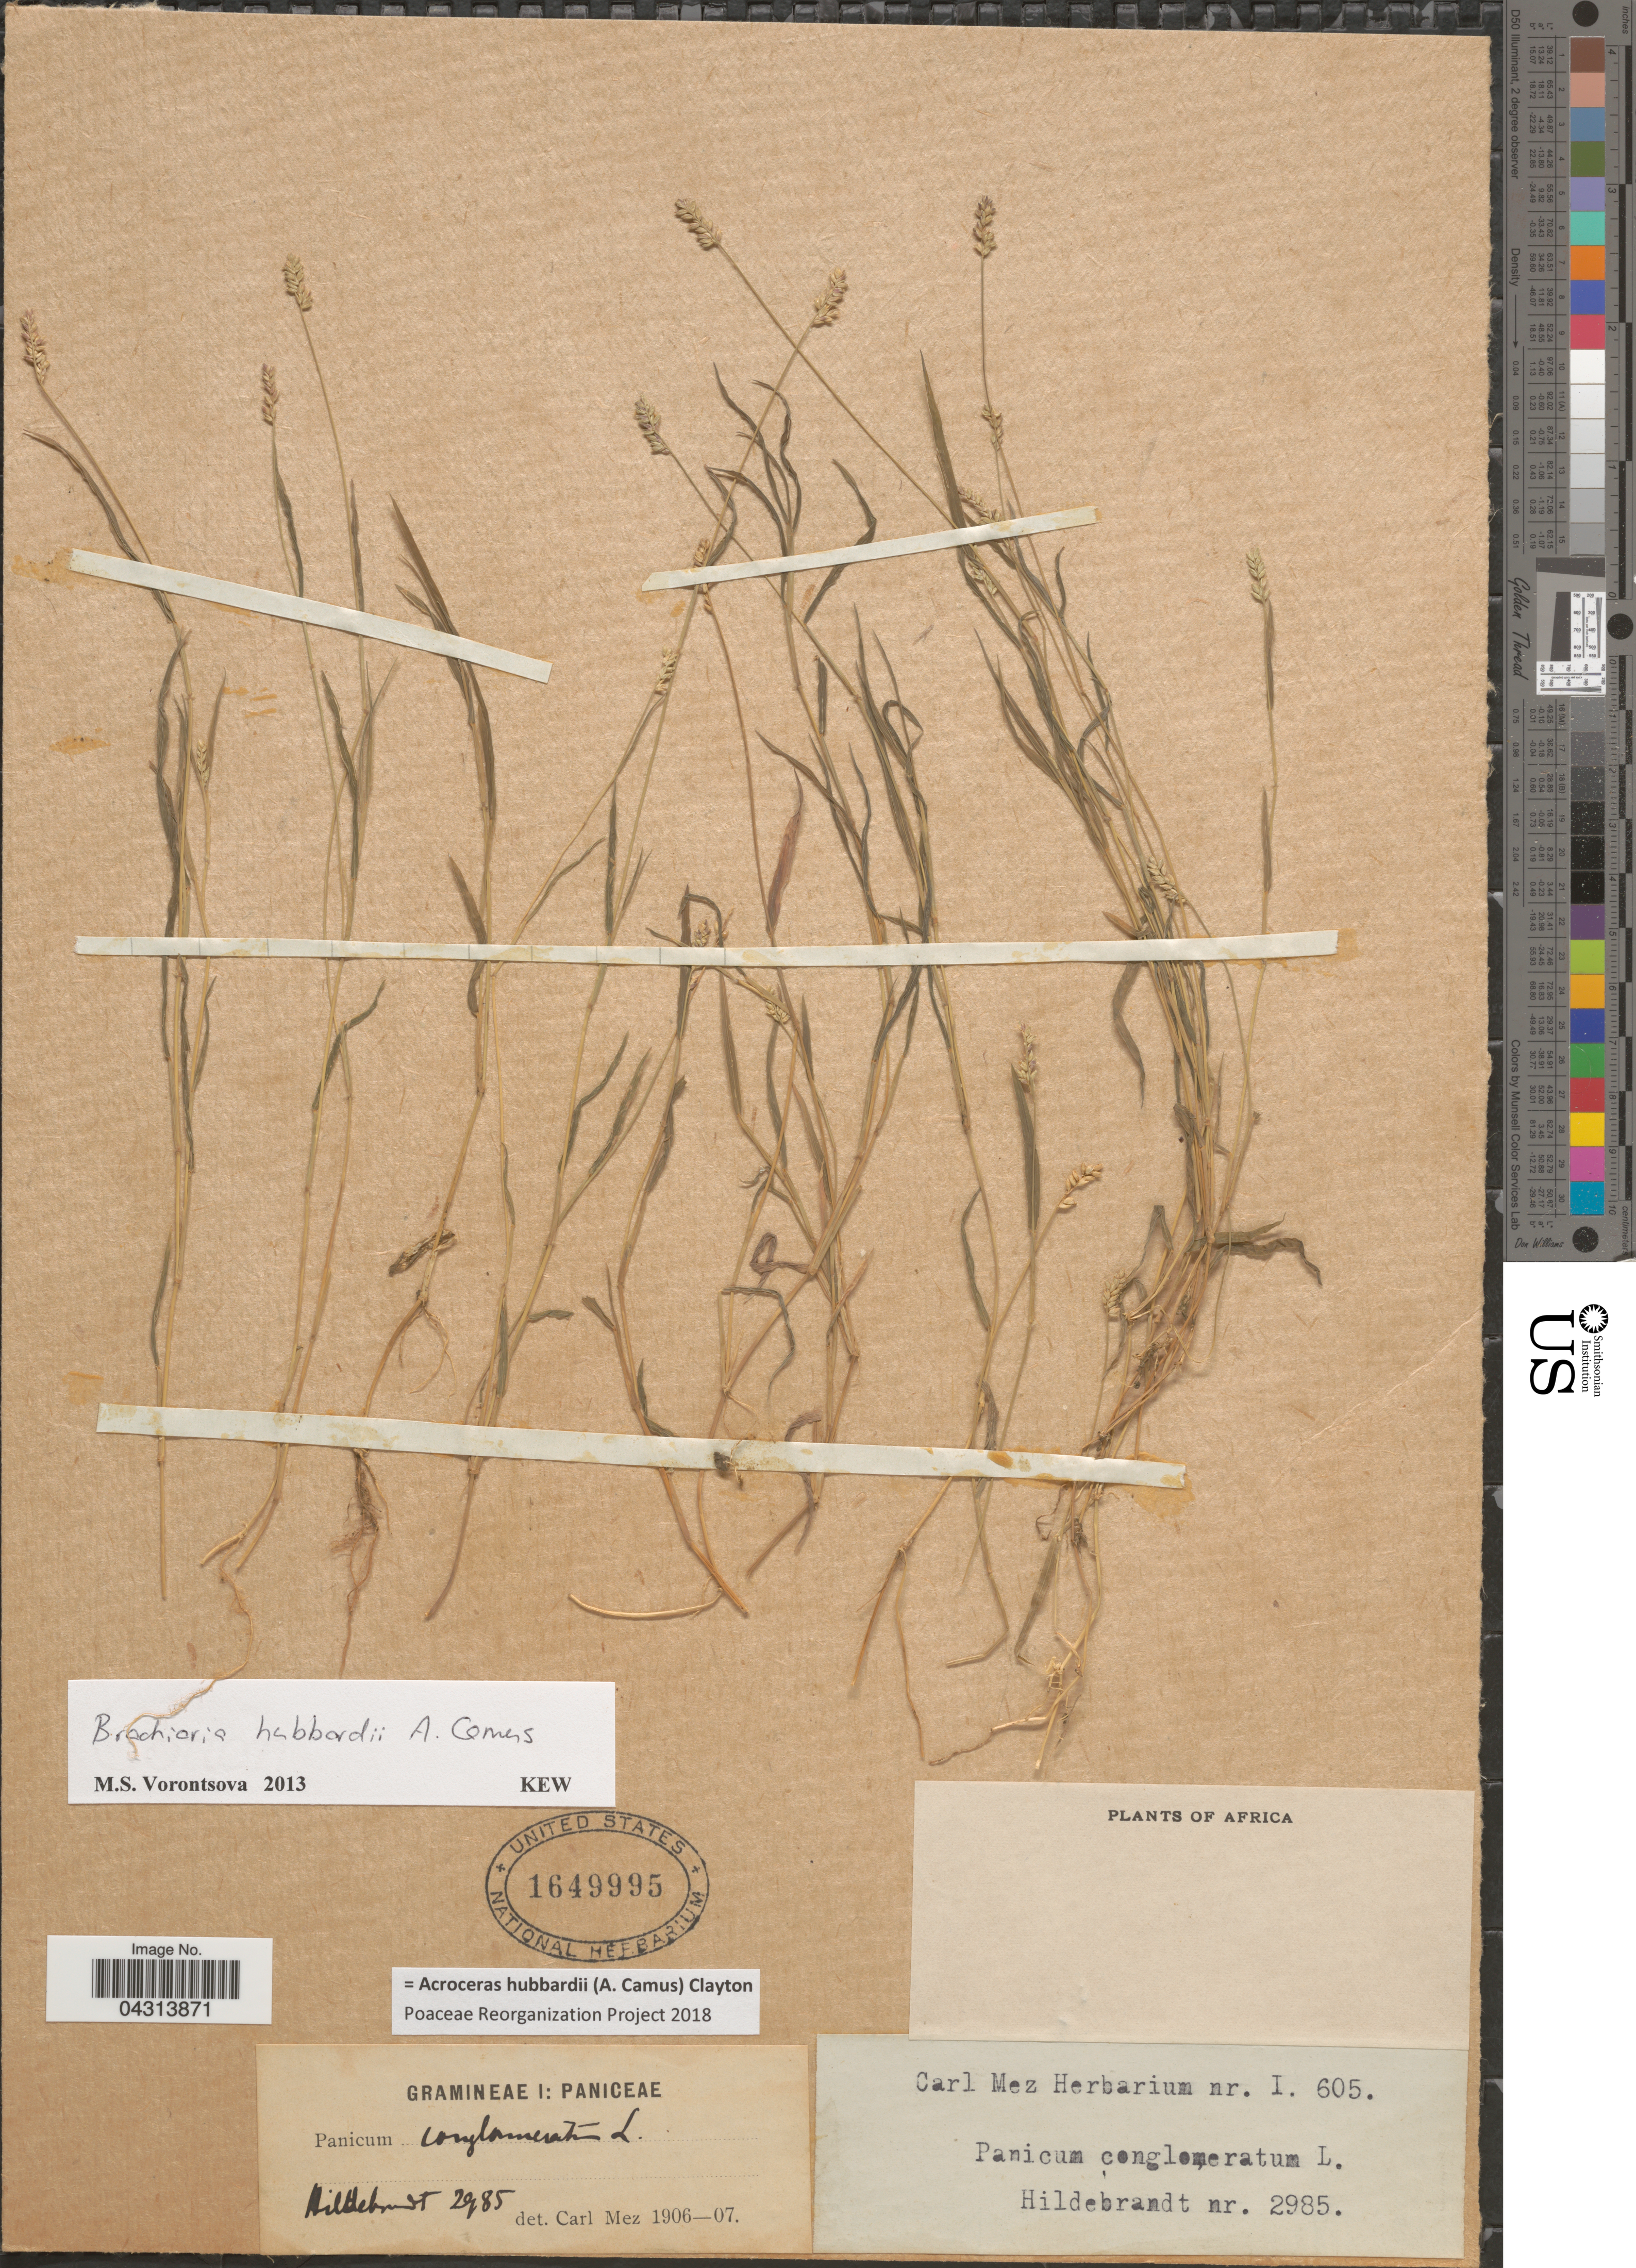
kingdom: Plantae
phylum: Tracheophyta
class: Liliopsida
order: Poales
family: Poaceae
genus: Acroceras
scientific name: Acroceras hubbardii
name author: (A. Camus) Clayton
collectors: Hildebrandt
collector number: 2985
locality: Africa.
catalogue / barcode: US 1649995